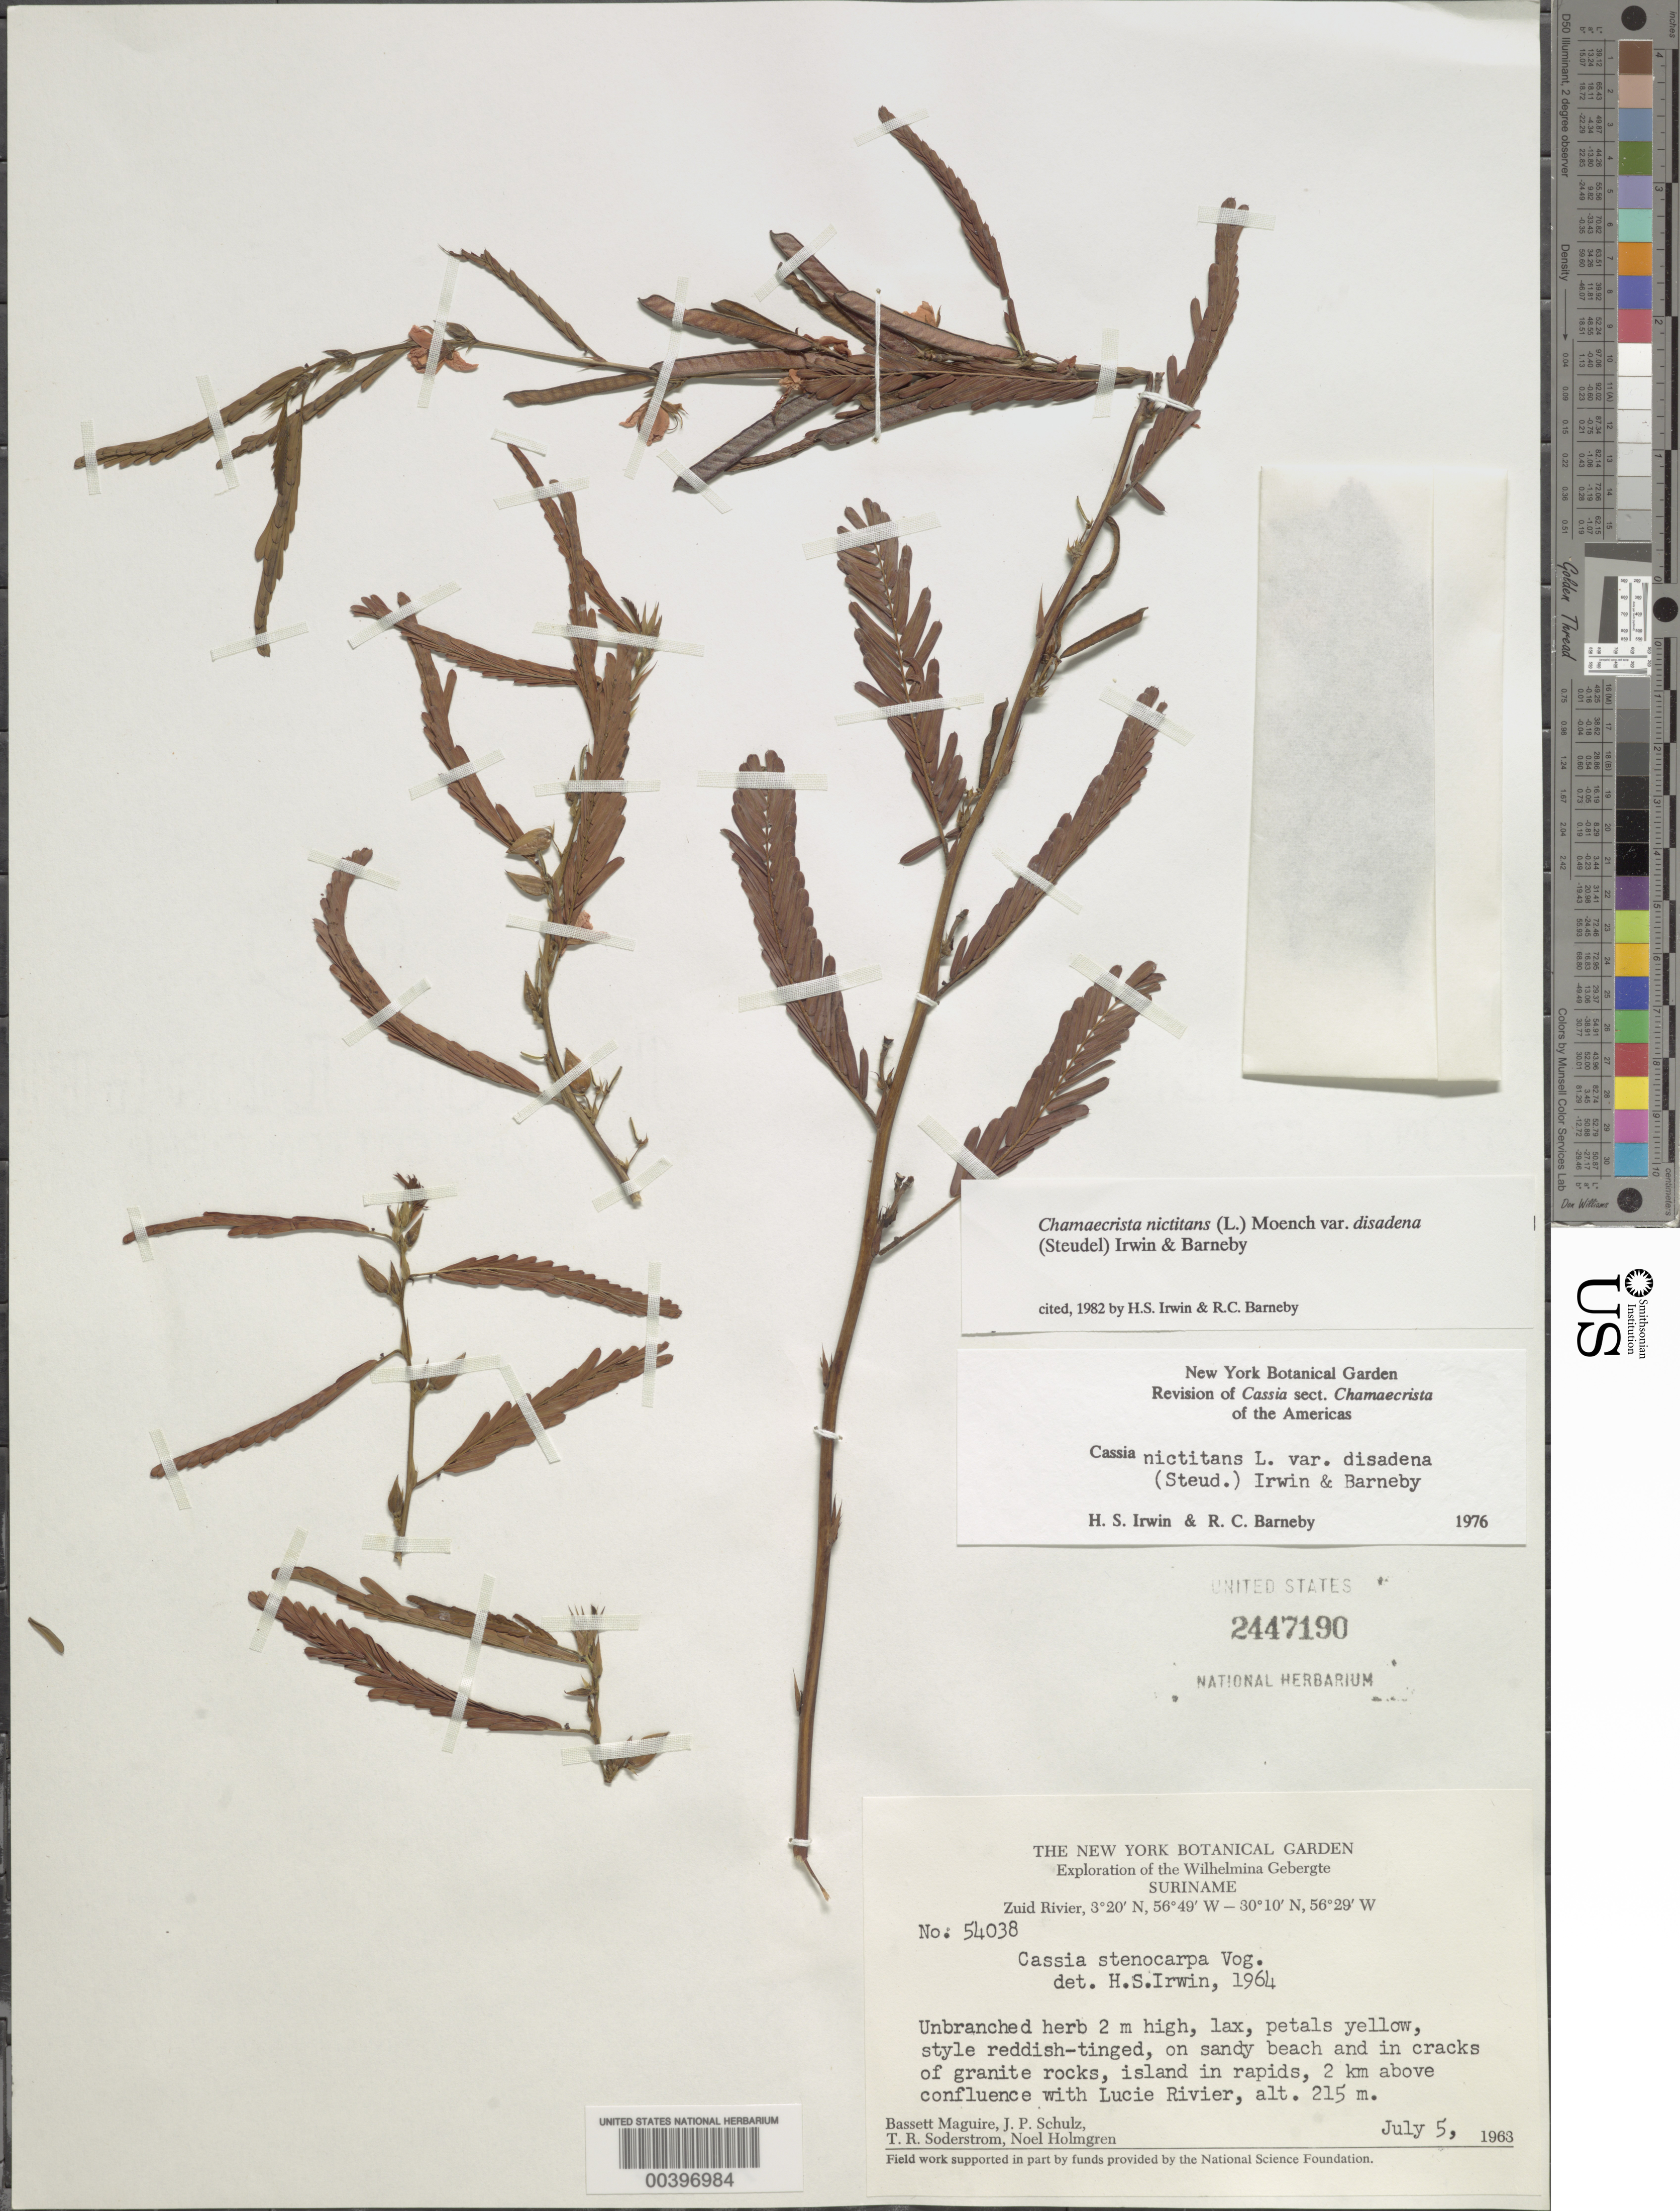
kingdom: Plantae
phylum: Tracheophyta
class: Magnoliopsida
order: Fabales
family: Fabaceae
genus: Chamaecrista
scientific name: Chamaecrista nictitans var. disadena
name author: (Steud.) H.S. Irwin & Barneby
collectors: B. Maguire, J. P. Schulz, T. R. Soderstrom & N. H. Holmgren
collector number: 54038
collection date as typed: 05 Jul 1963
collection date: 1963-07-05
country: Suriname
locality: Zuid river; island in rapids, 2 km above confluence with lucie rivier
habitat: On sandy beach and in cracks of granite rocks, island in rapids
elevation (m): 215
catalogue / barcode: US 2447190